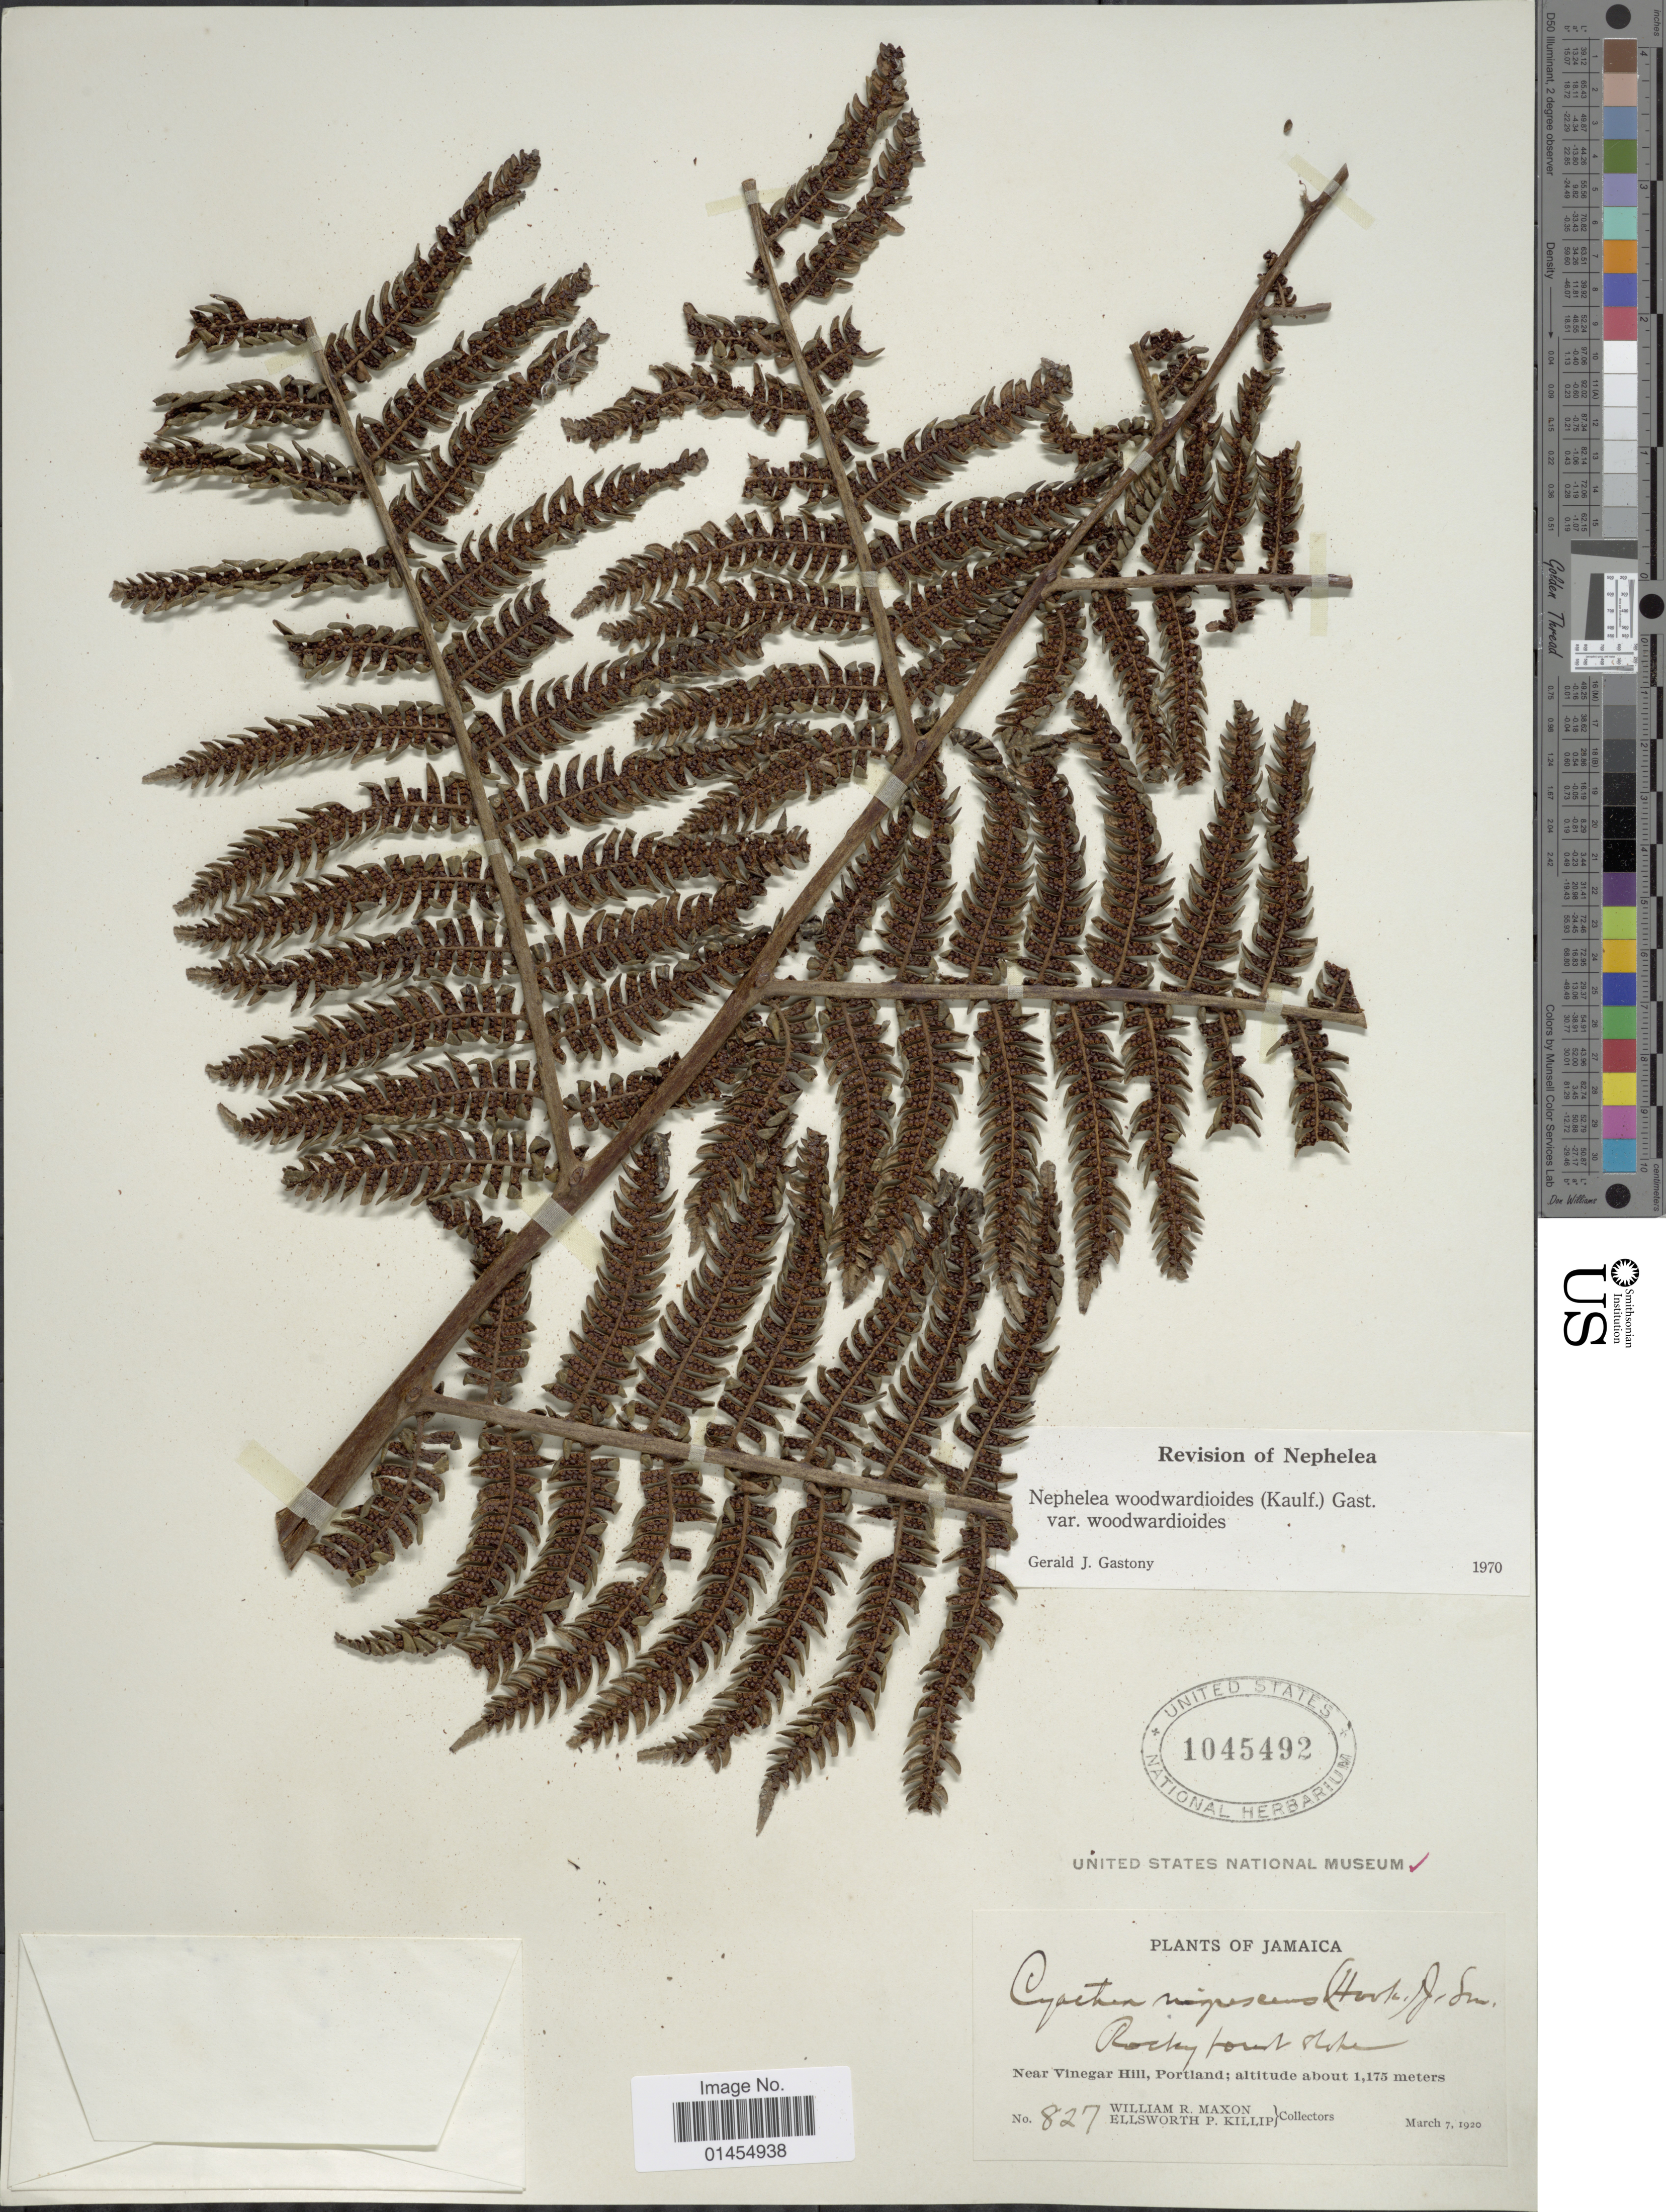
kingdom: Plantae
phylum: Tracheophyta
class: Polypodiopsida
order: Cyatheales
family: Cyatheaceae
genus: Alsophila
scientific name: Alsophila woodwardioides var. woodwardioides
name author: (Kaulf.) D.S. Conant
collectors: W. R. Maxon & E. P. Killip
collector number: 827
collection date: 1920-03-07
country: Jamaica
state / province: Portland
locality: Rocky forest slope. Near Vinegar Hill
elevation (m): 1175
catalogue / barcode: US 1045492